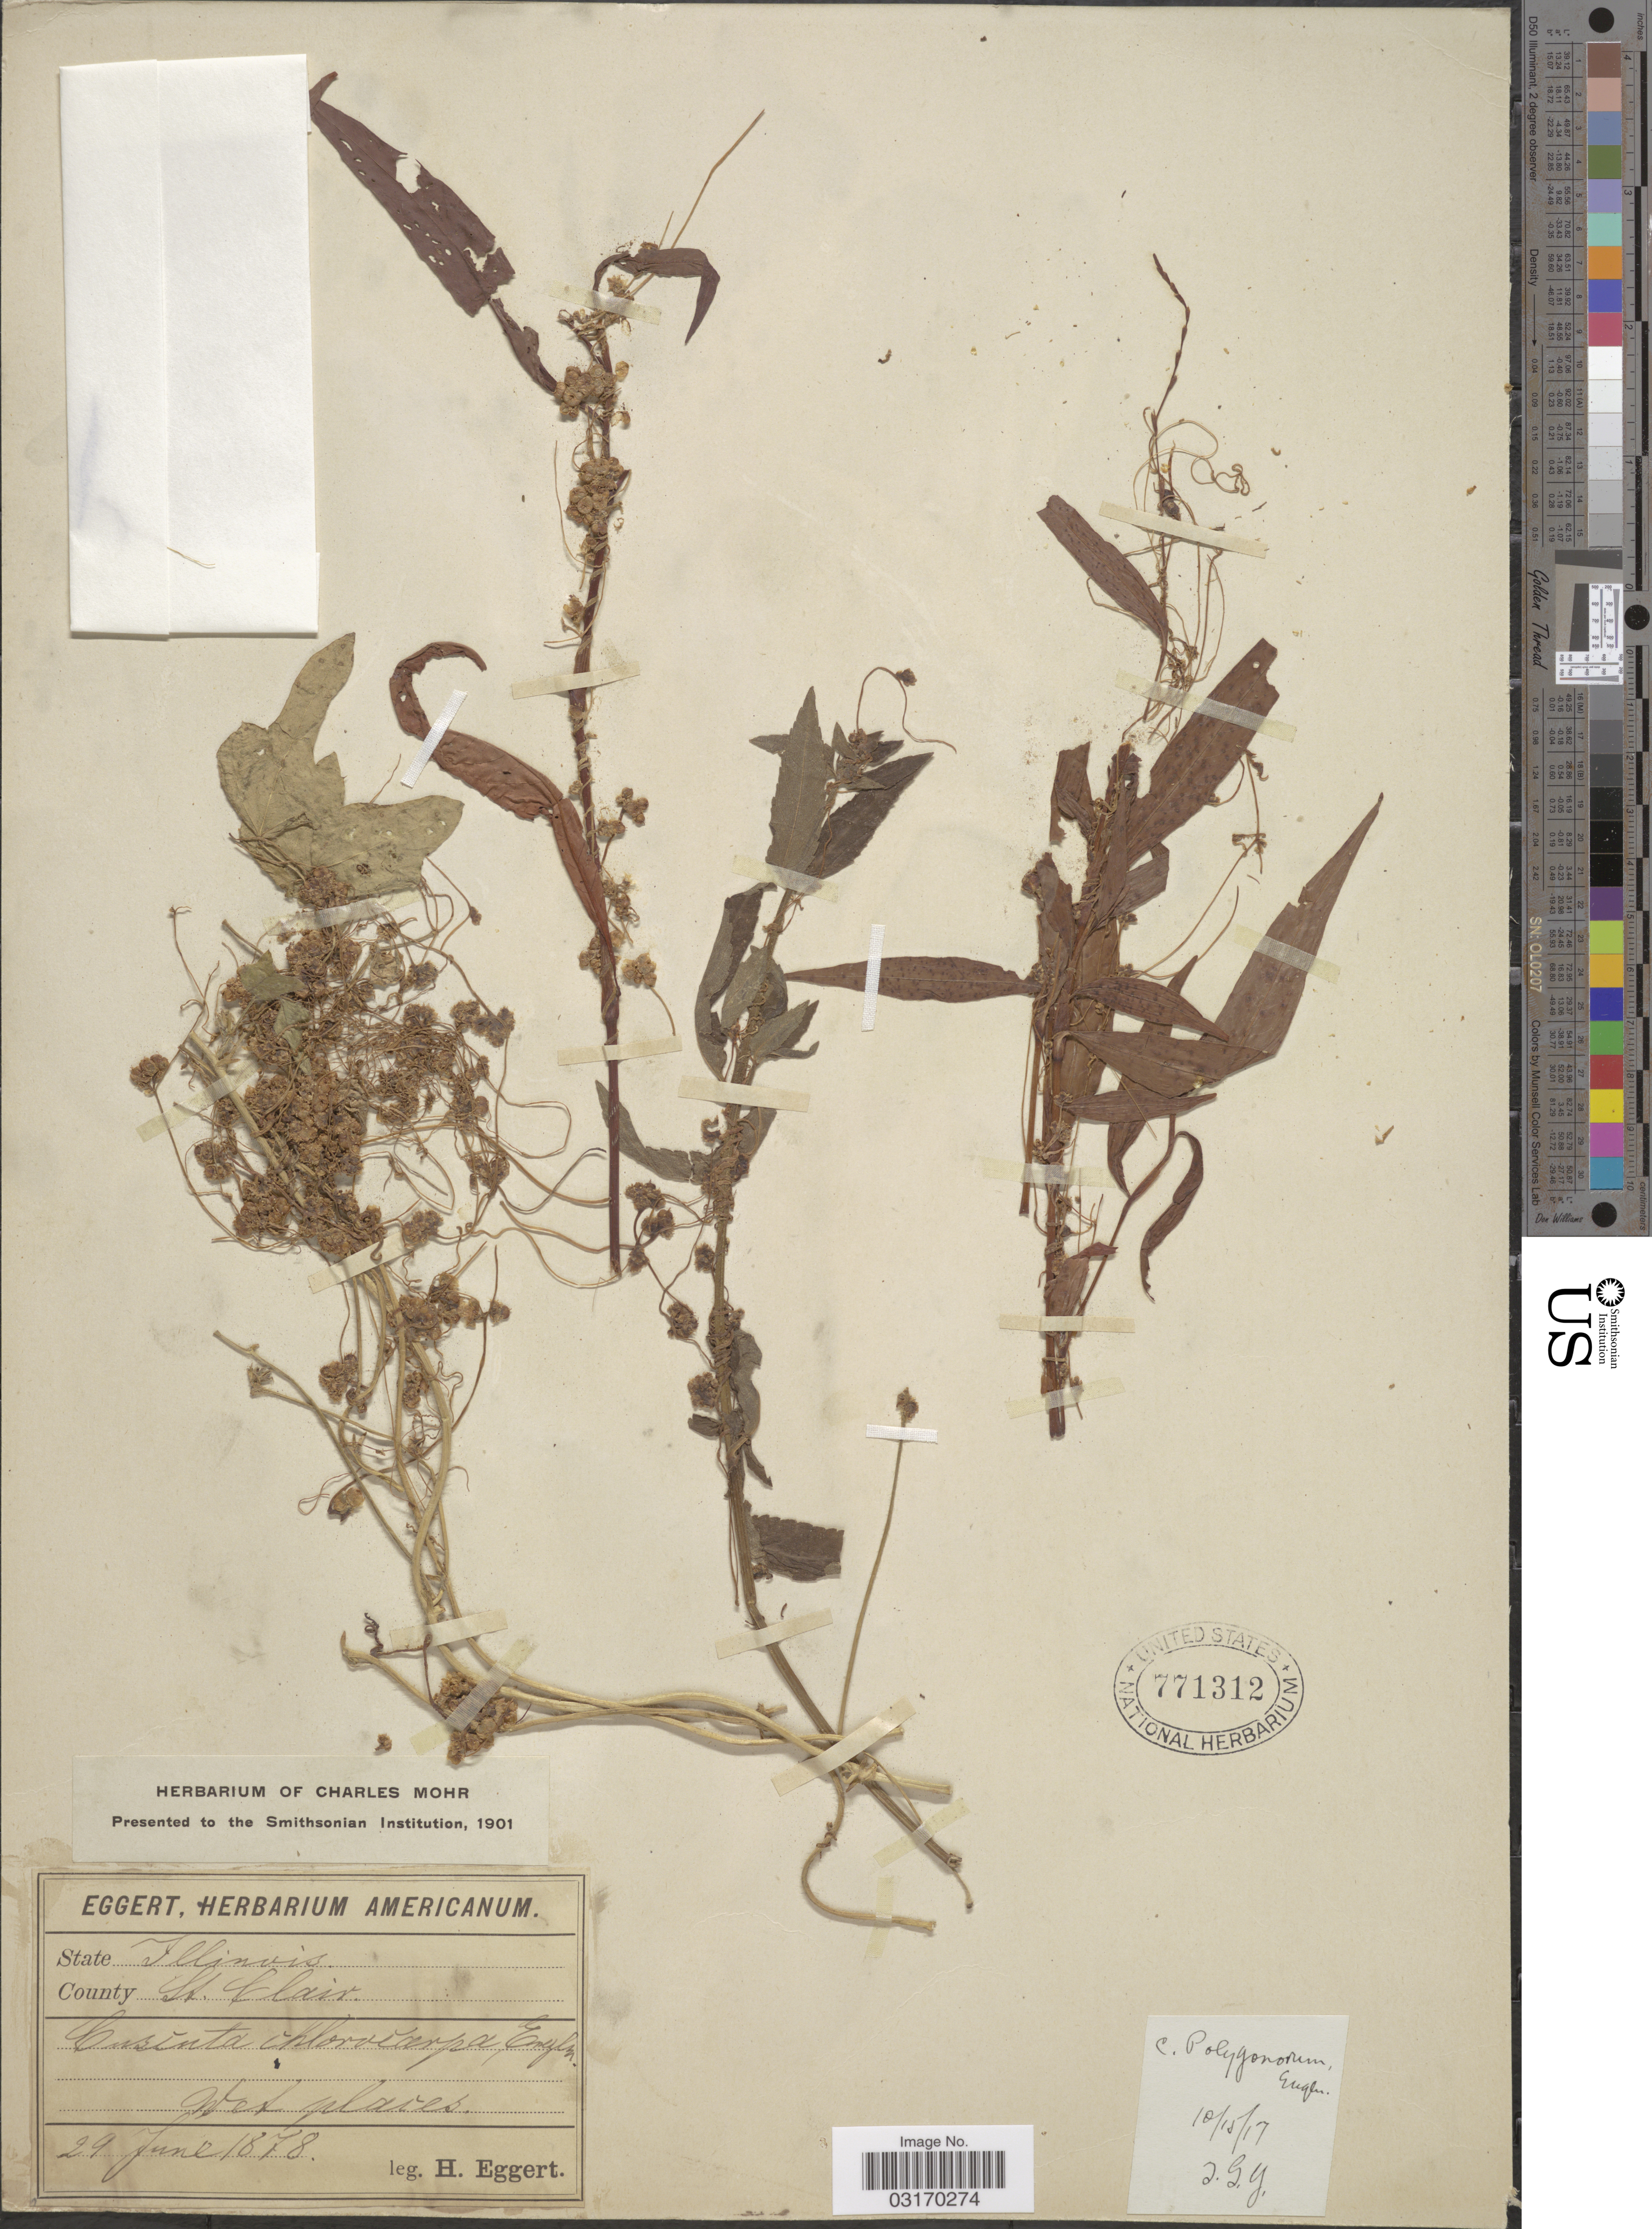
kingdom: Plantae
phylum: Tracheophyta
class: Magnoliopsida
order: Solanales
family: Convolvulaceae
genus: Cuscuta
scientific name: Cuscuta polygonorum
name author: Engelm.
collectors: H. Eggert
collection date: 1878-06-29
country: United States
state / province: Illinois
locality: County St. Clair.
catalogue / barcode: US 771312